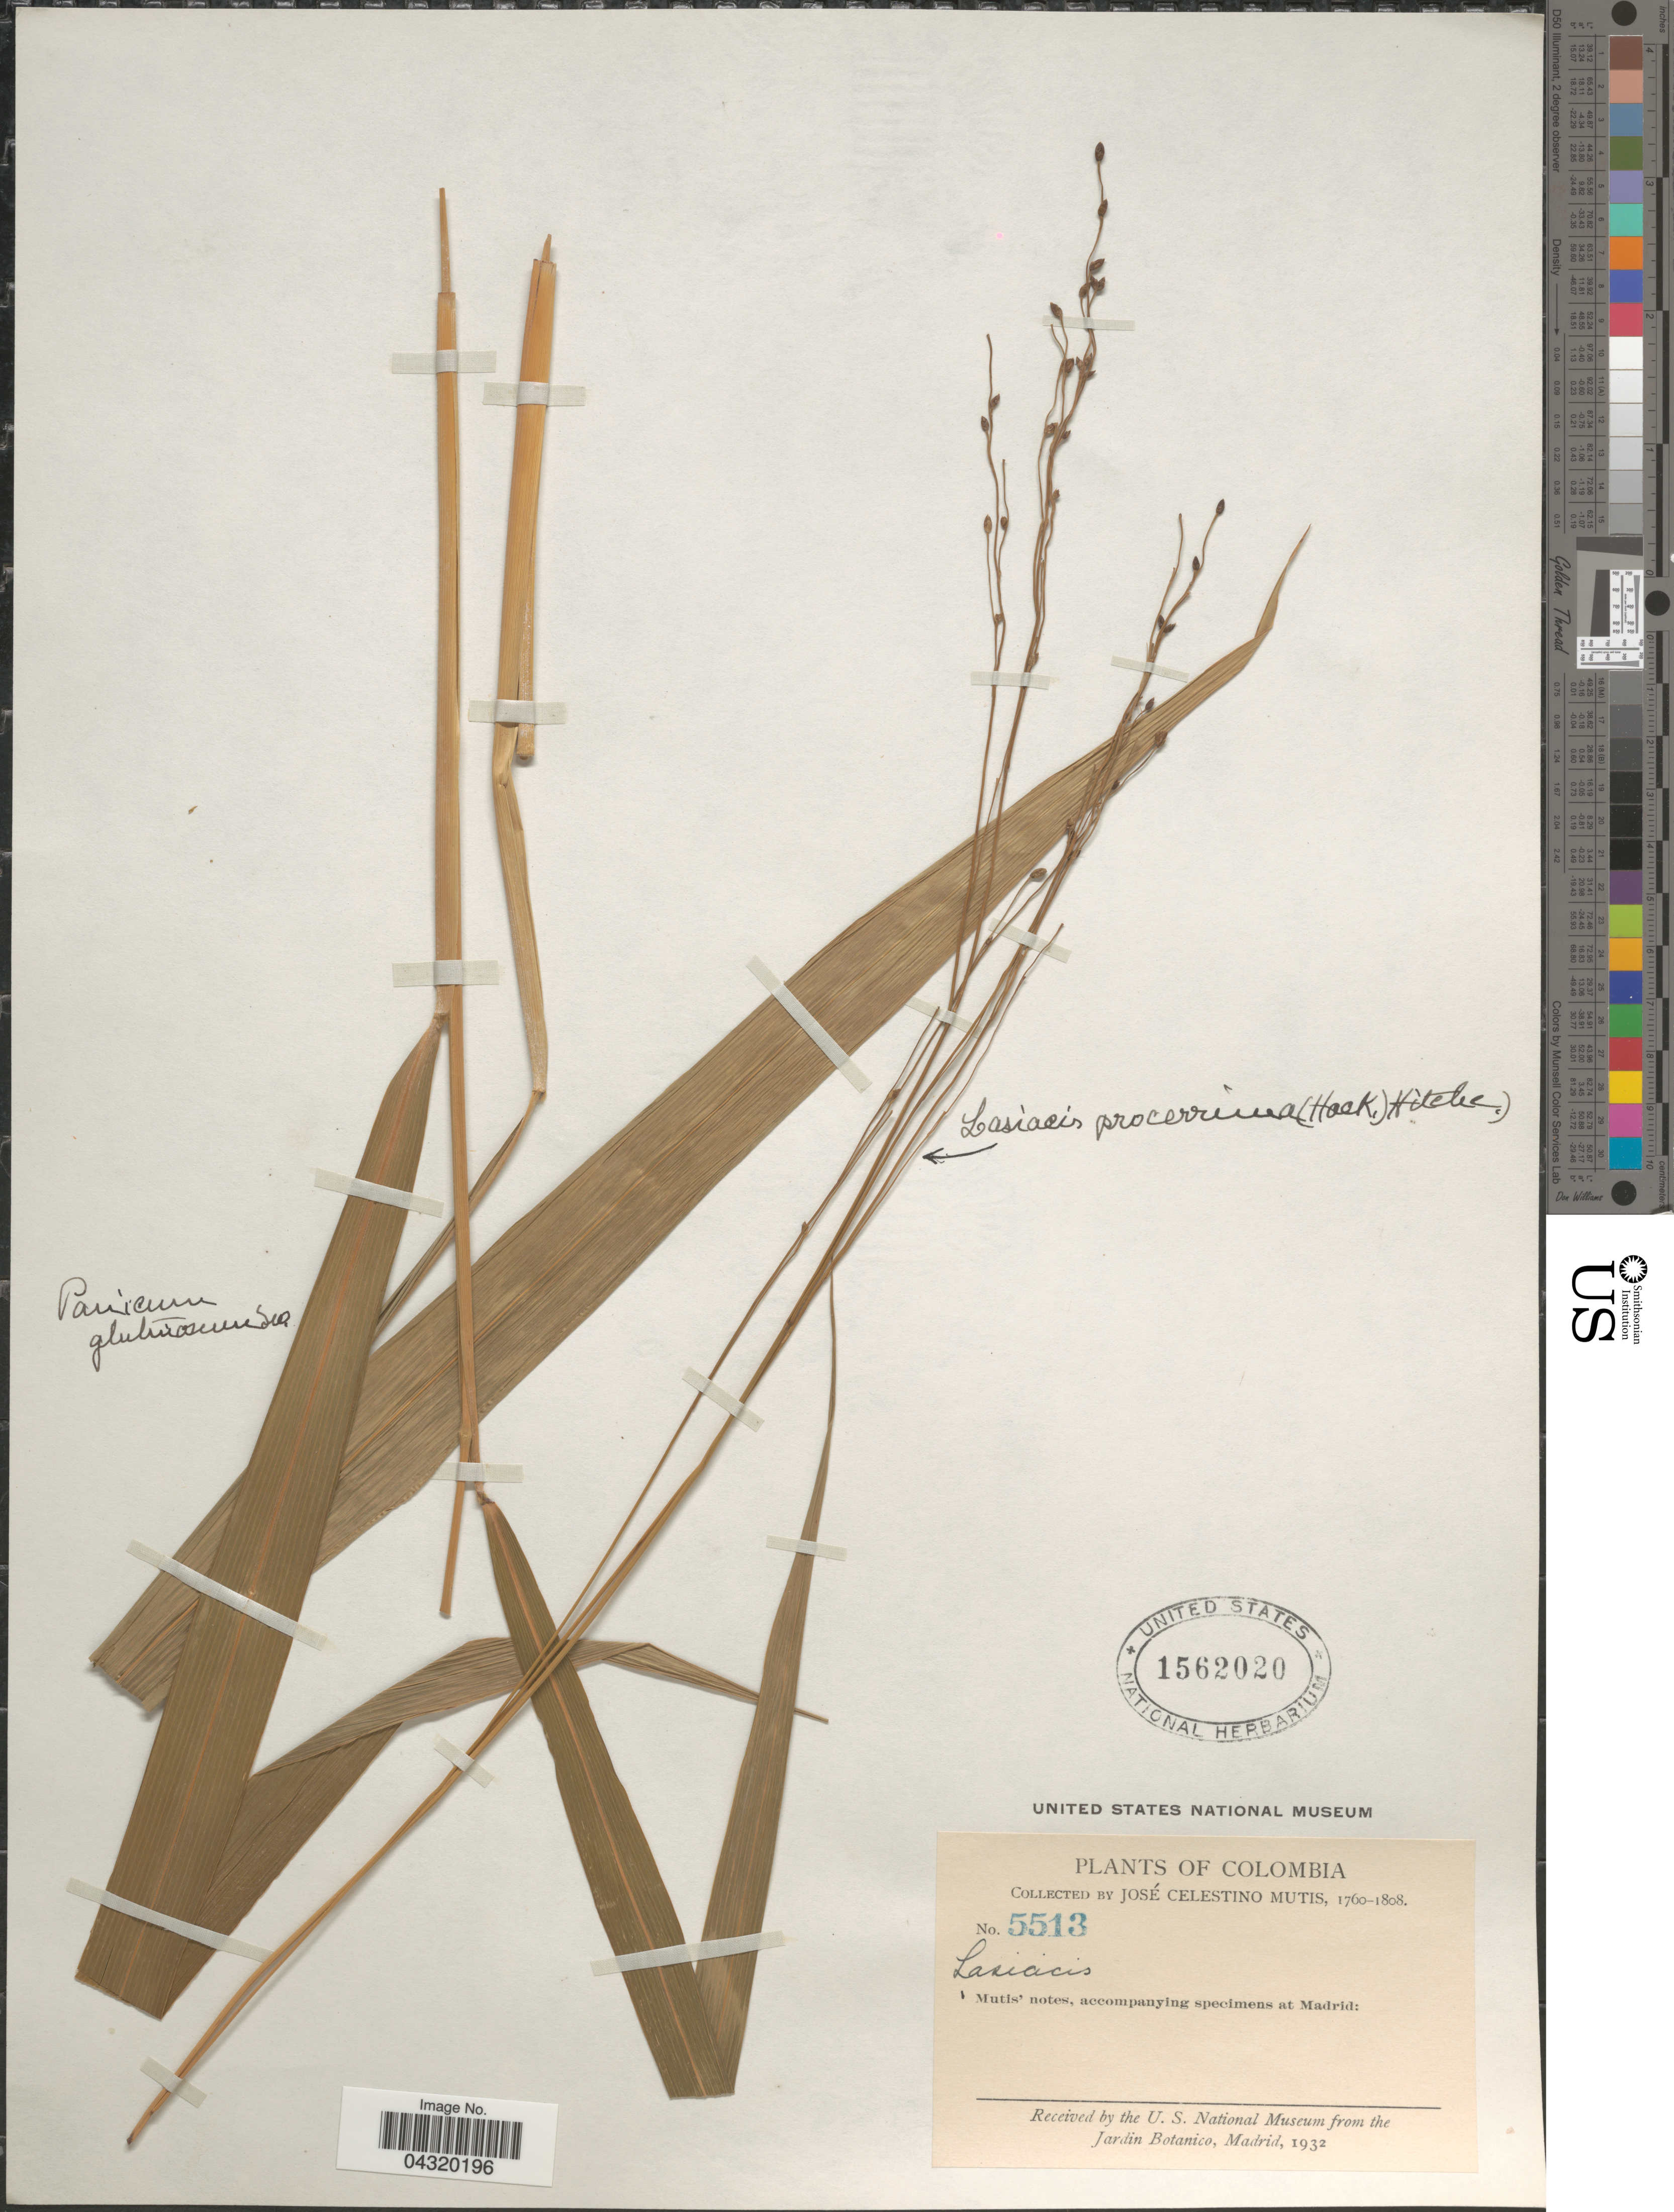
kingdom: Plantae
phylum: Tracheophyta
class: Liliopsida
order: Poales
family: Poaceae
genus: Lasiacis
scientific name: Lasiacis procerrima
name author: (Hack.) Hitchc.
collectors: J. C. B. Mutis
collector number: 5513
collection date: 1760/1808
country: Colombia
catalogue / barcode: US 1562020